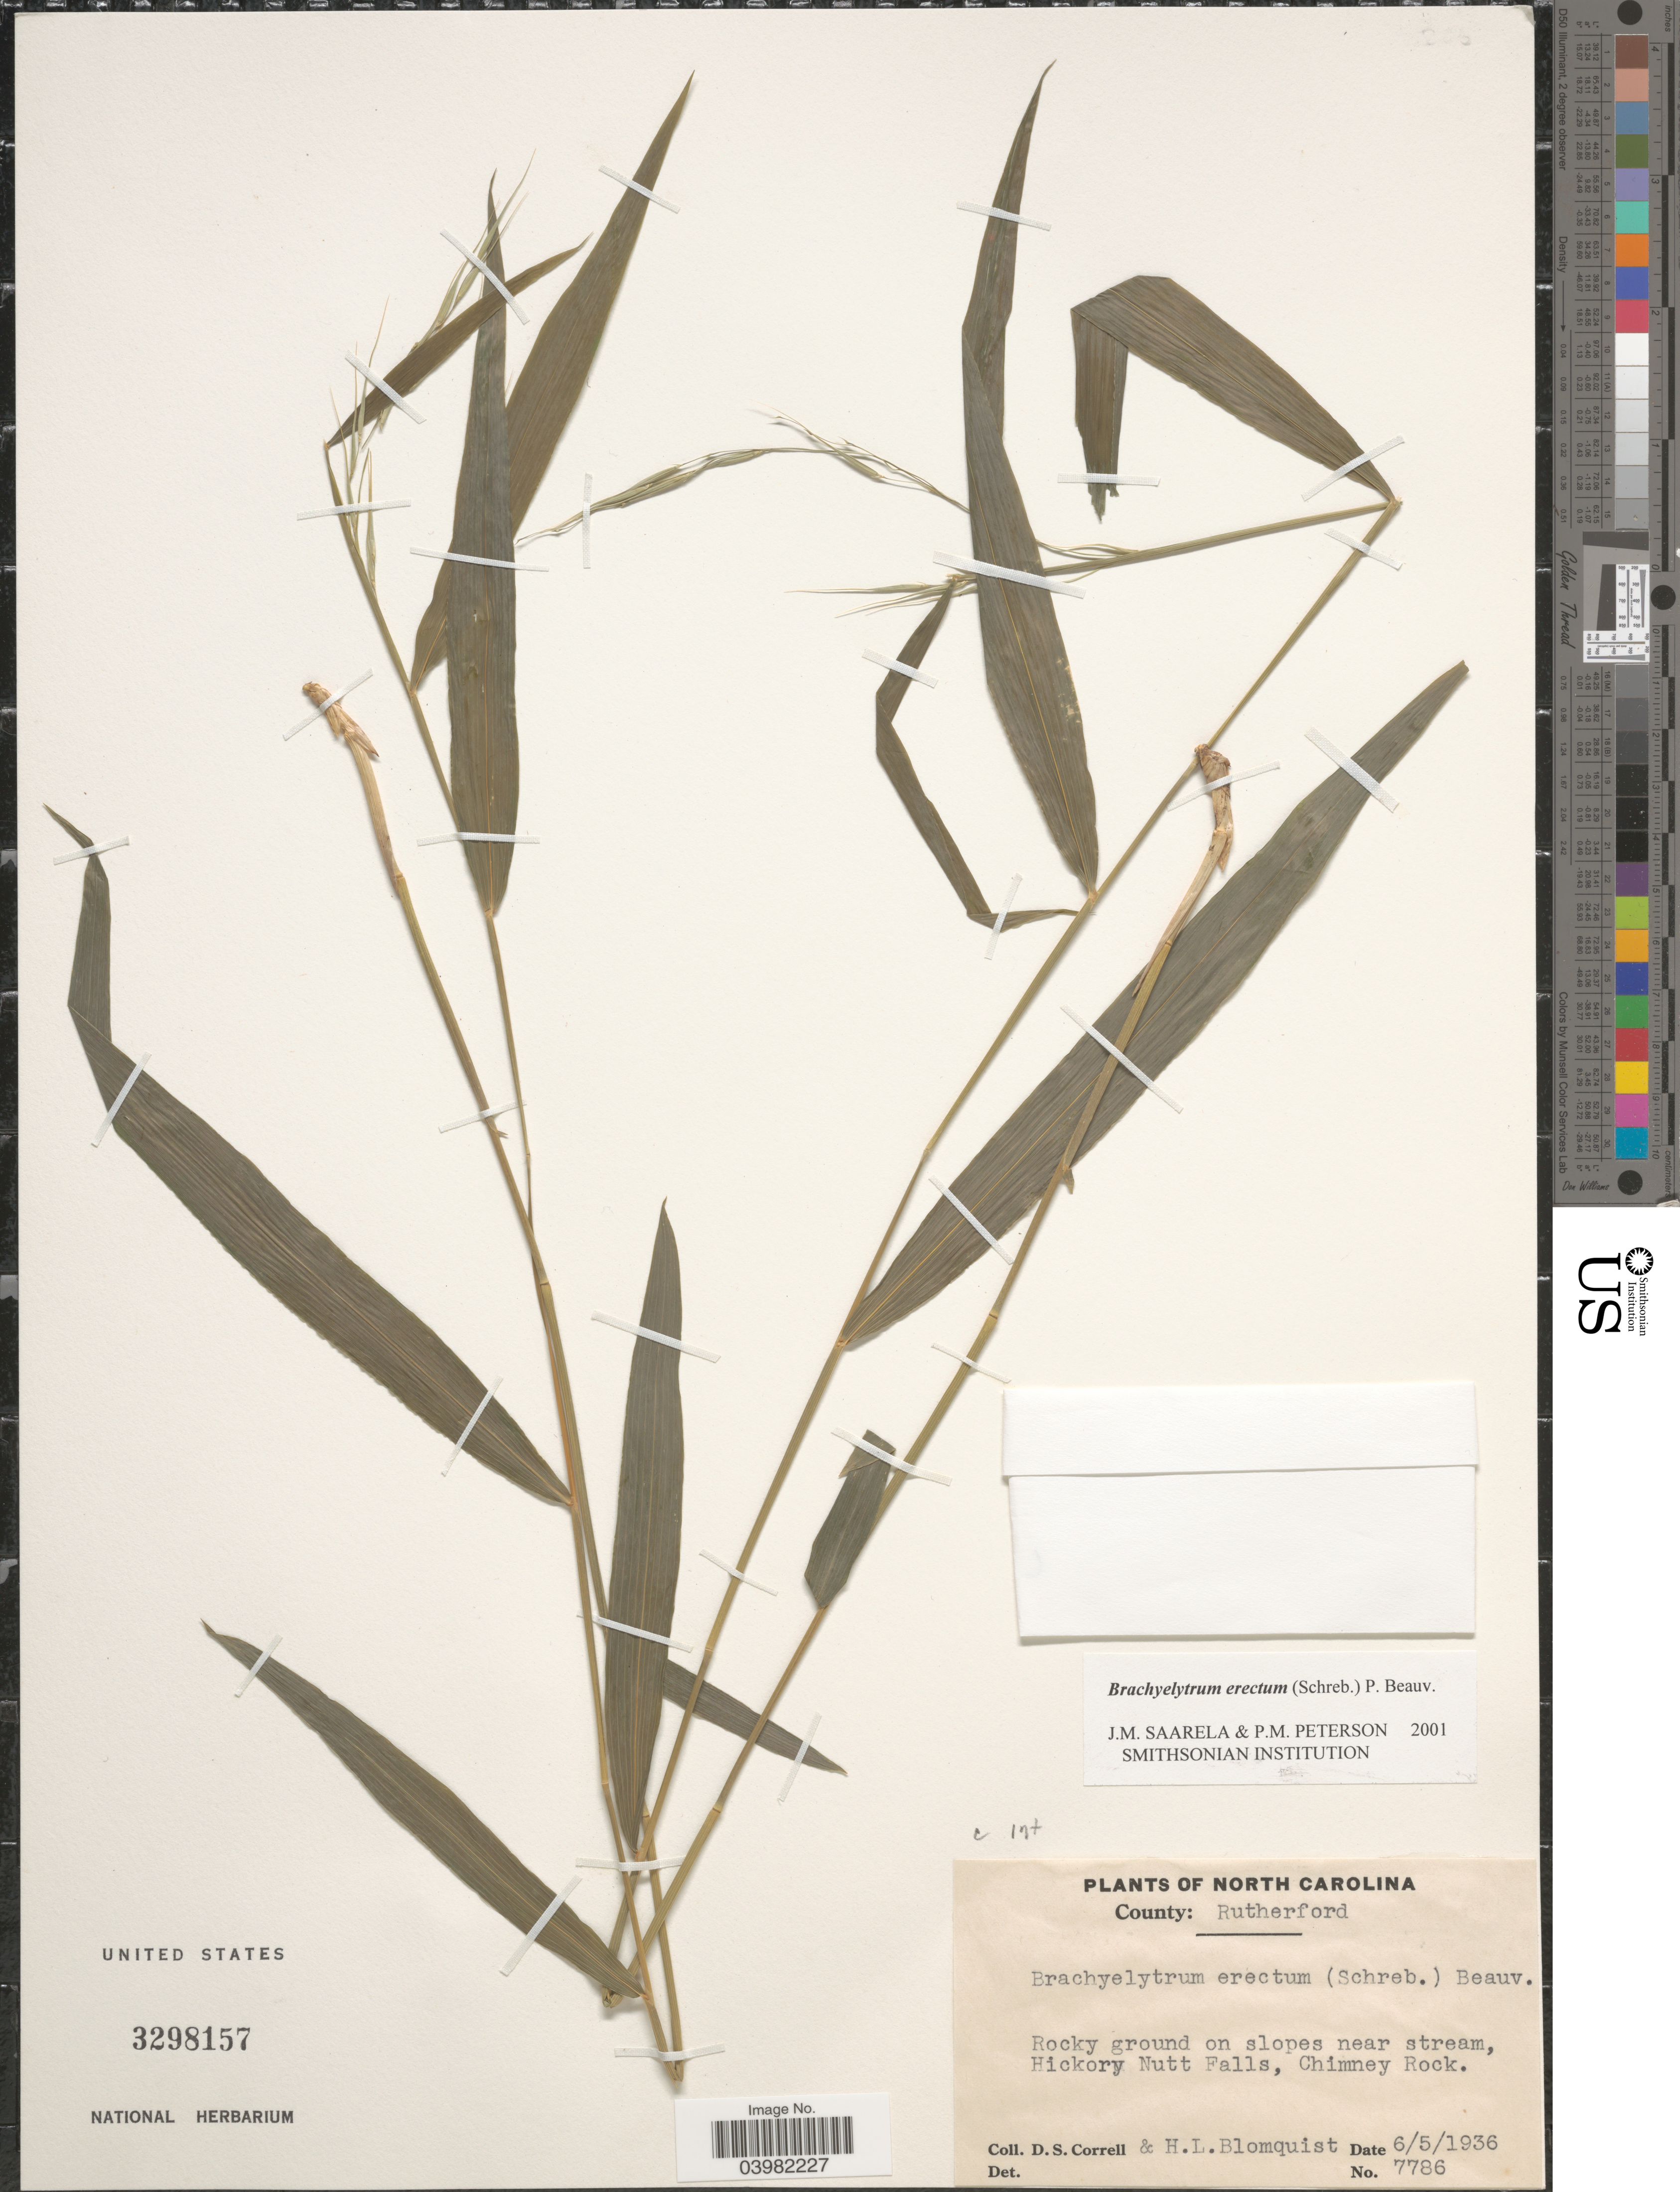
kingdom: Plantae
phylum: Tracheophyta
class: Liliopsida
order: Poales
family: Poaceae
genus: Brachyelytrum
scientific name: Brachyelytrum erectum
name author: (Schreb.) P. Beauv.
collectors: D. S. Correll & H. Blomquist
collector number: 7786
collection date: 1936-06-05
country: United States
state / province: North Carolina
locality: County: Rutherford. On slopes near stream, Hickory Nutt Falls, Chimney Rock.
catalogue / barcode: US 3298157